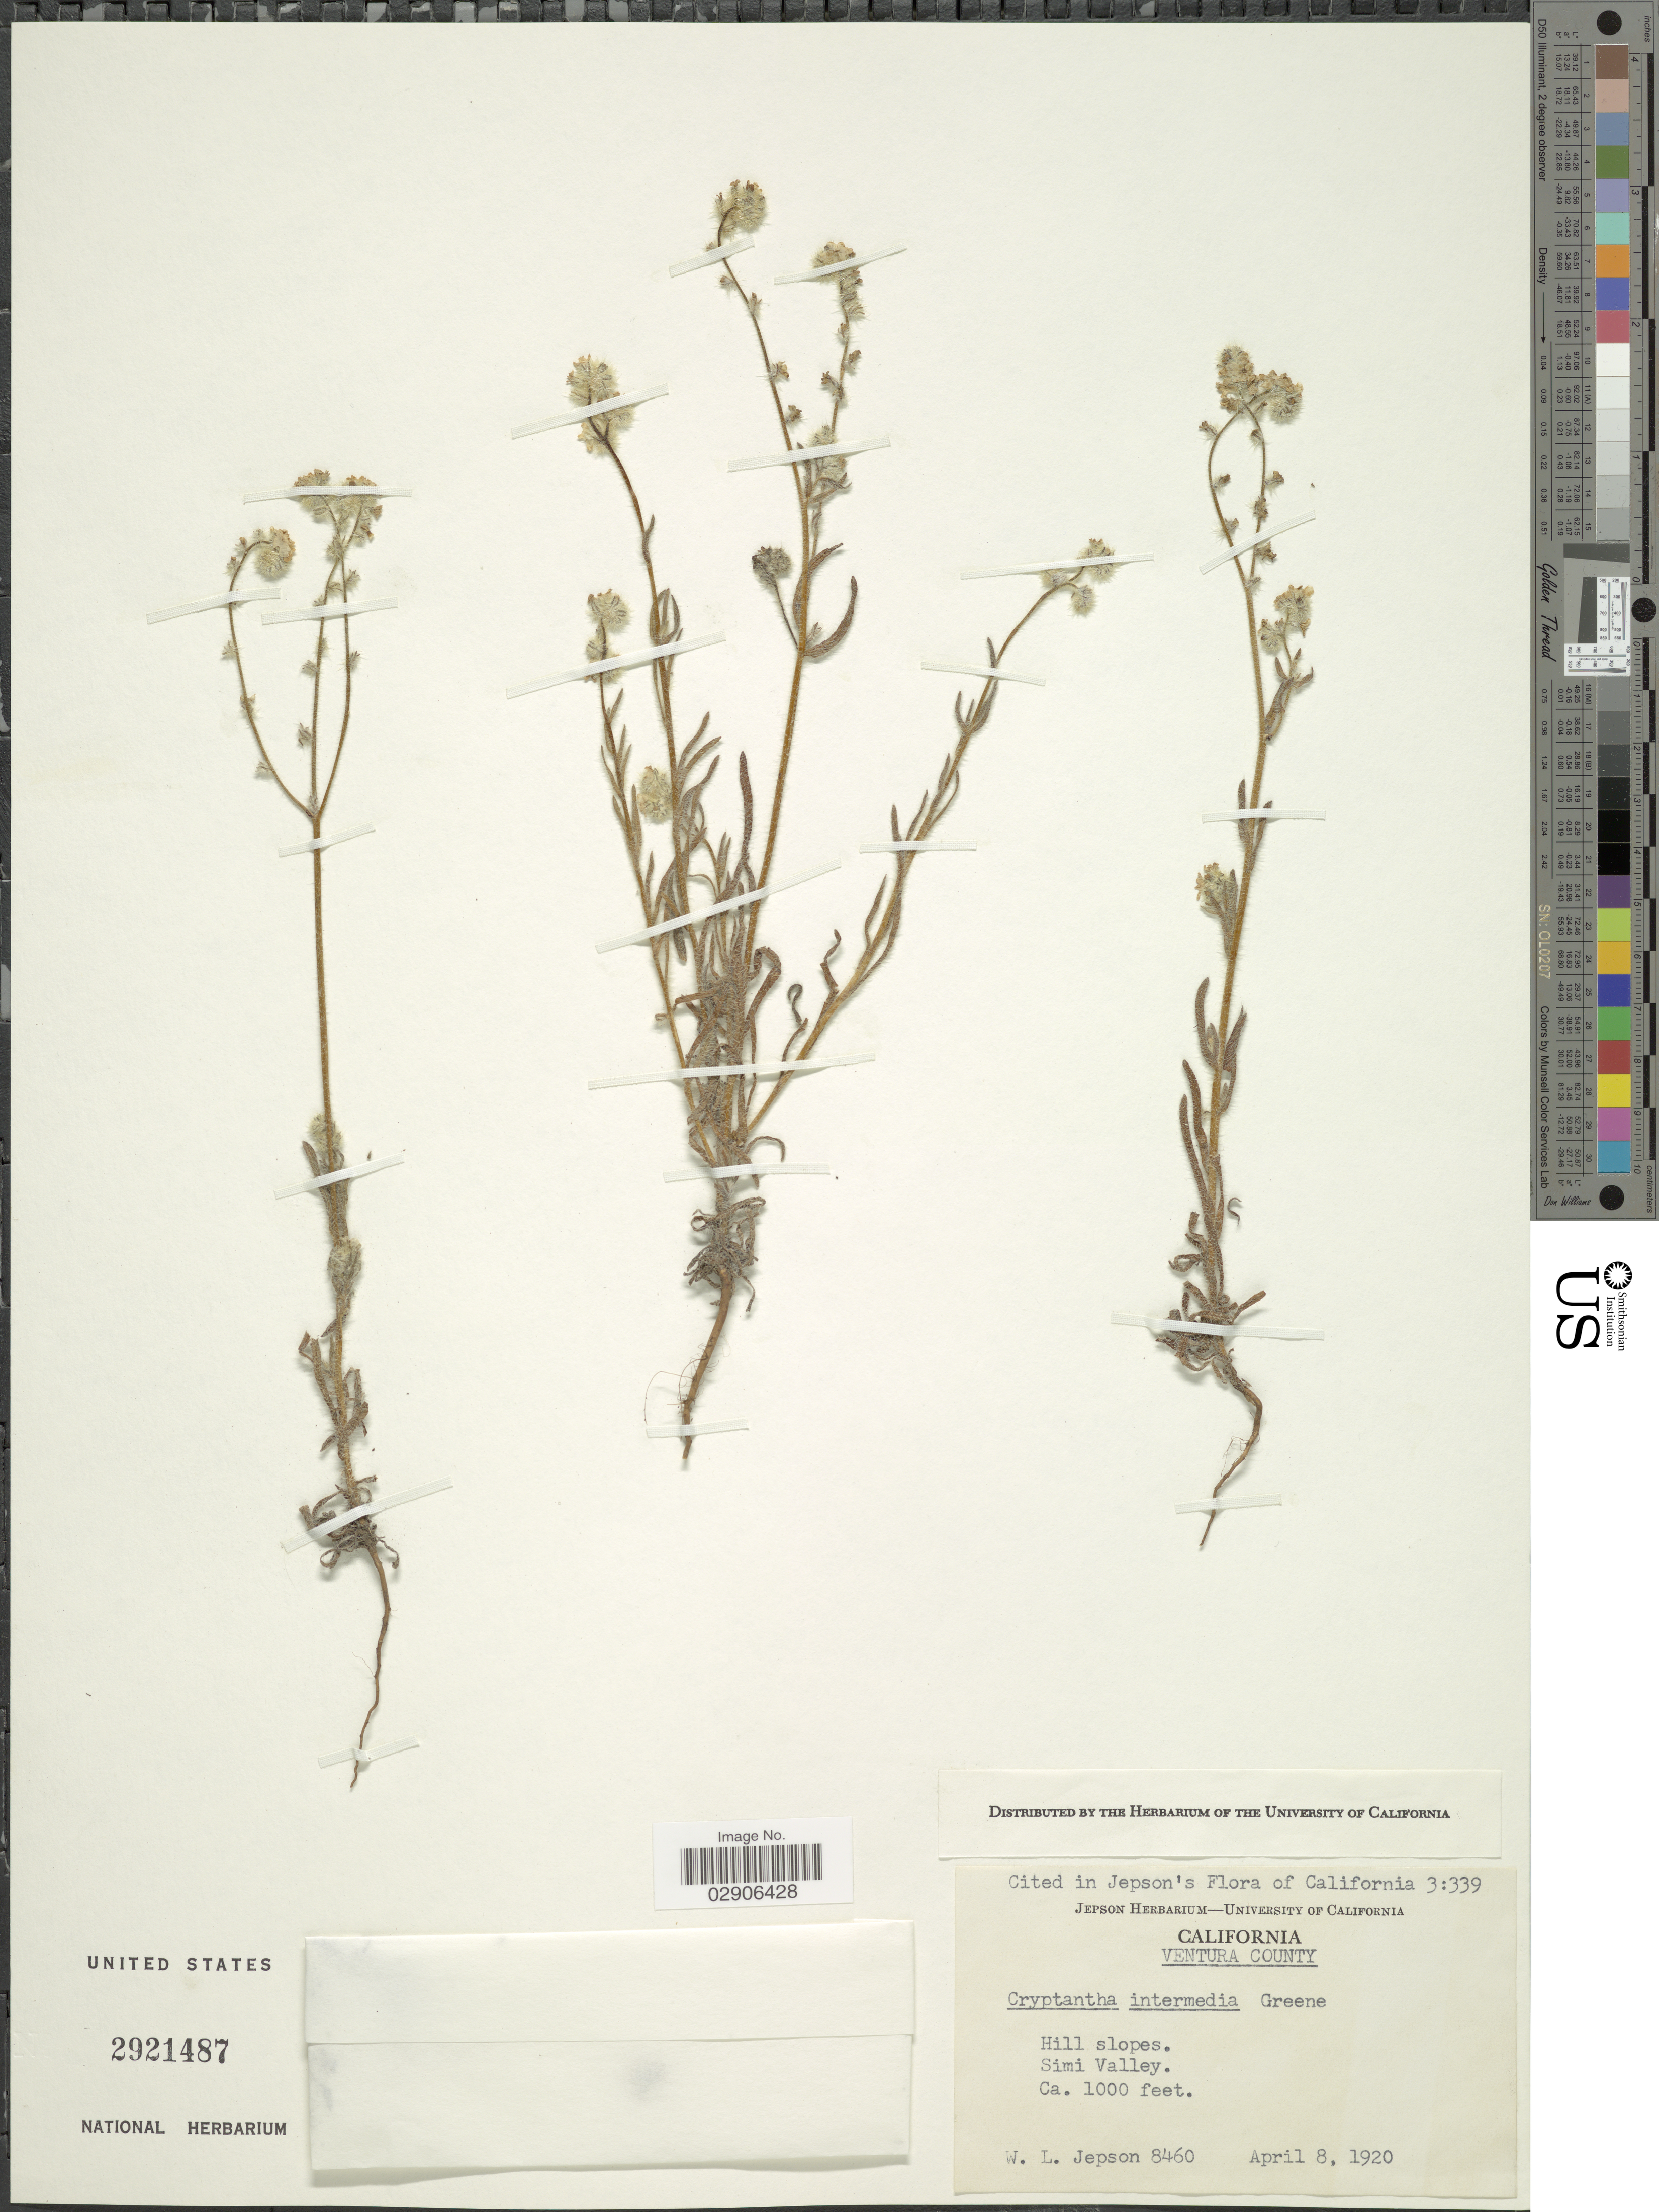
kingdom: Plantae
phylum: Tracheophyta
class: Magnoliopsida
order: Boraginales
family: Boraginaceae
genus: Cryptantha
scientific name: Cryptantha intermedia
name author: (A. Gray) Greene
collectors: W. L. Jepson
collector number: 8460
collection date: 1920-04-08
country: United States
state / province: California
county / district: Ventura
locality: Ventura County. Hill slopes. Simi Valley.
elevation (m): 305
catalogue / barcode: US 2921487